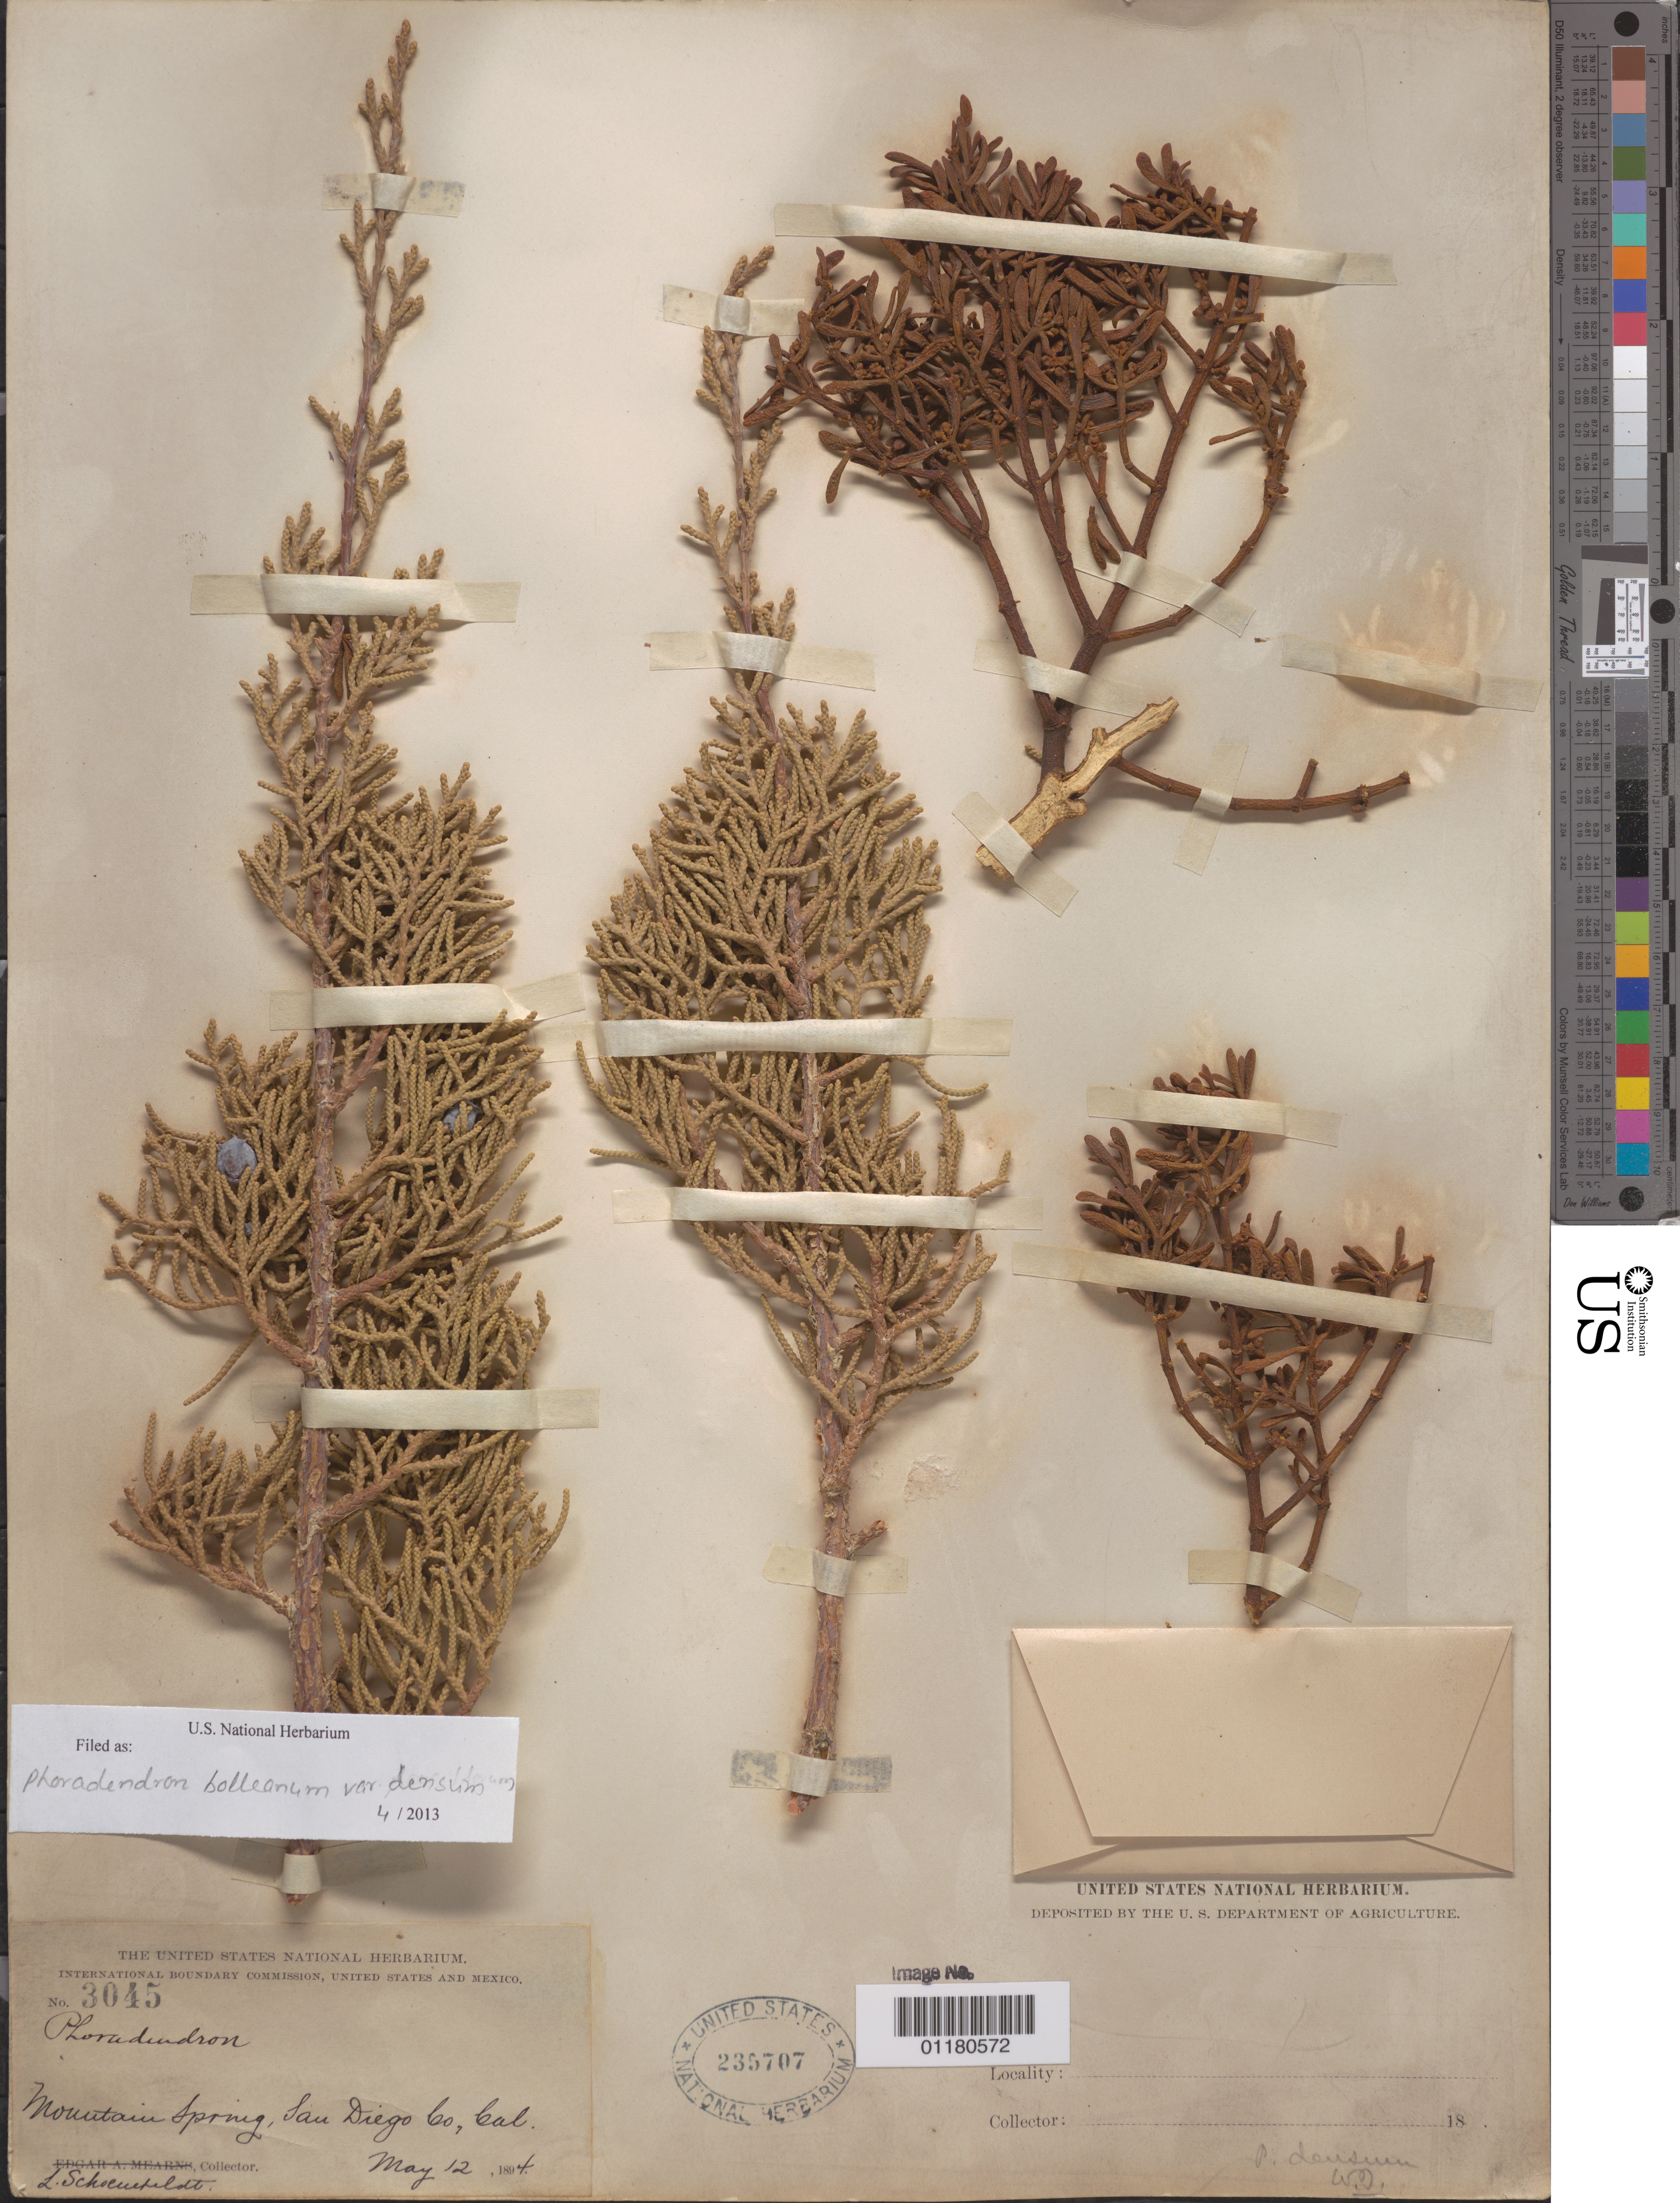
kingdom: Plantae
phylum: Tracheophyta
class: Magnoliopsida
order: Santalales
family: Viscaceae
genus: Phoradendron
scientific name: Phoradendron bolleanum var. densum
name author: (Torr. ex Trel.) Fosberg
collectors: L. Schoenfeldt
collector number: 3045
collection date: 1894-05-12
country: United States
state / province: California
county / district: San Diego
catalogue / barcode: US 235707